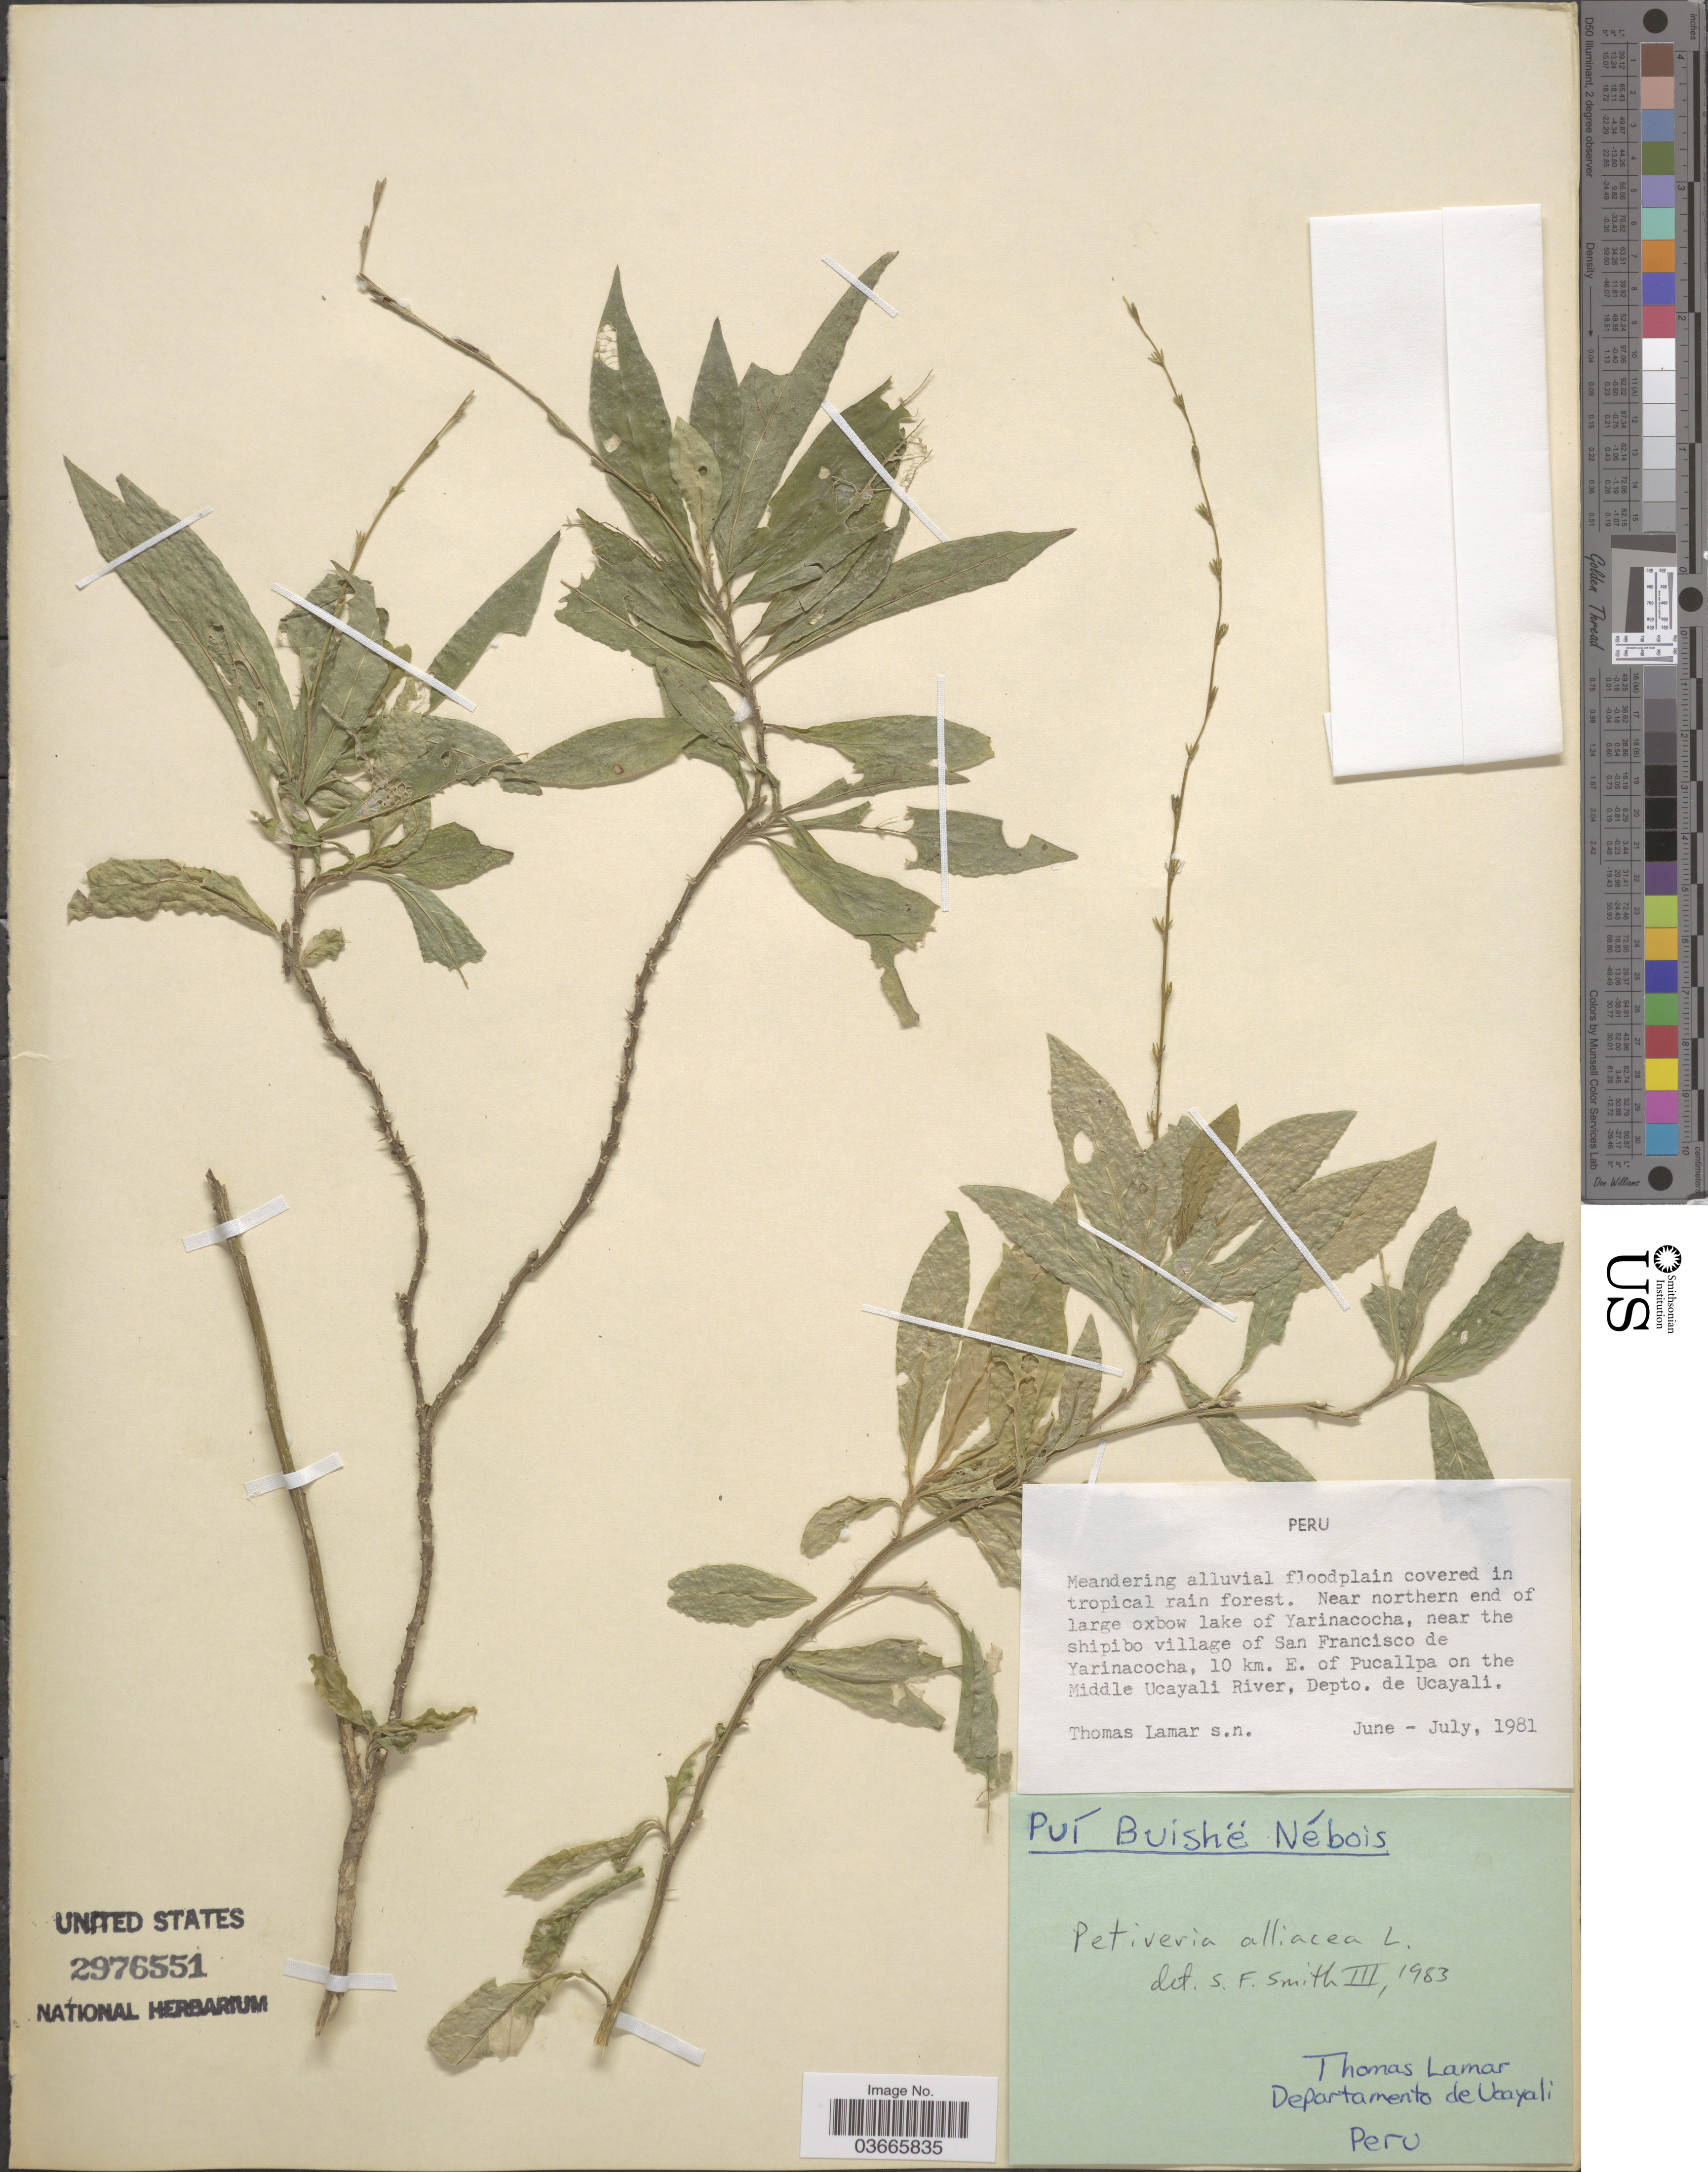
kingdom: Plantae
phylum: Tracheophyta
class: Magnoliopsida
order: Caryophyllales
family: Phytolaccaceae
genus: Petiveria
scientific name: Petiveria alliacea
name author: L.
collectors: T. Lamar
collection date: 1981-06/1981-07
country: Peru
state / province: Ucayali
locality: Near northern end of large oxbow lake of Yarinacocha, near the shipibo village of San Francisco de Yarinacocha, 10 km. E. of Pucallpa on the Middle Ucayali River, Depto. de Ucayali.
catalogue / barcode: US 2976551